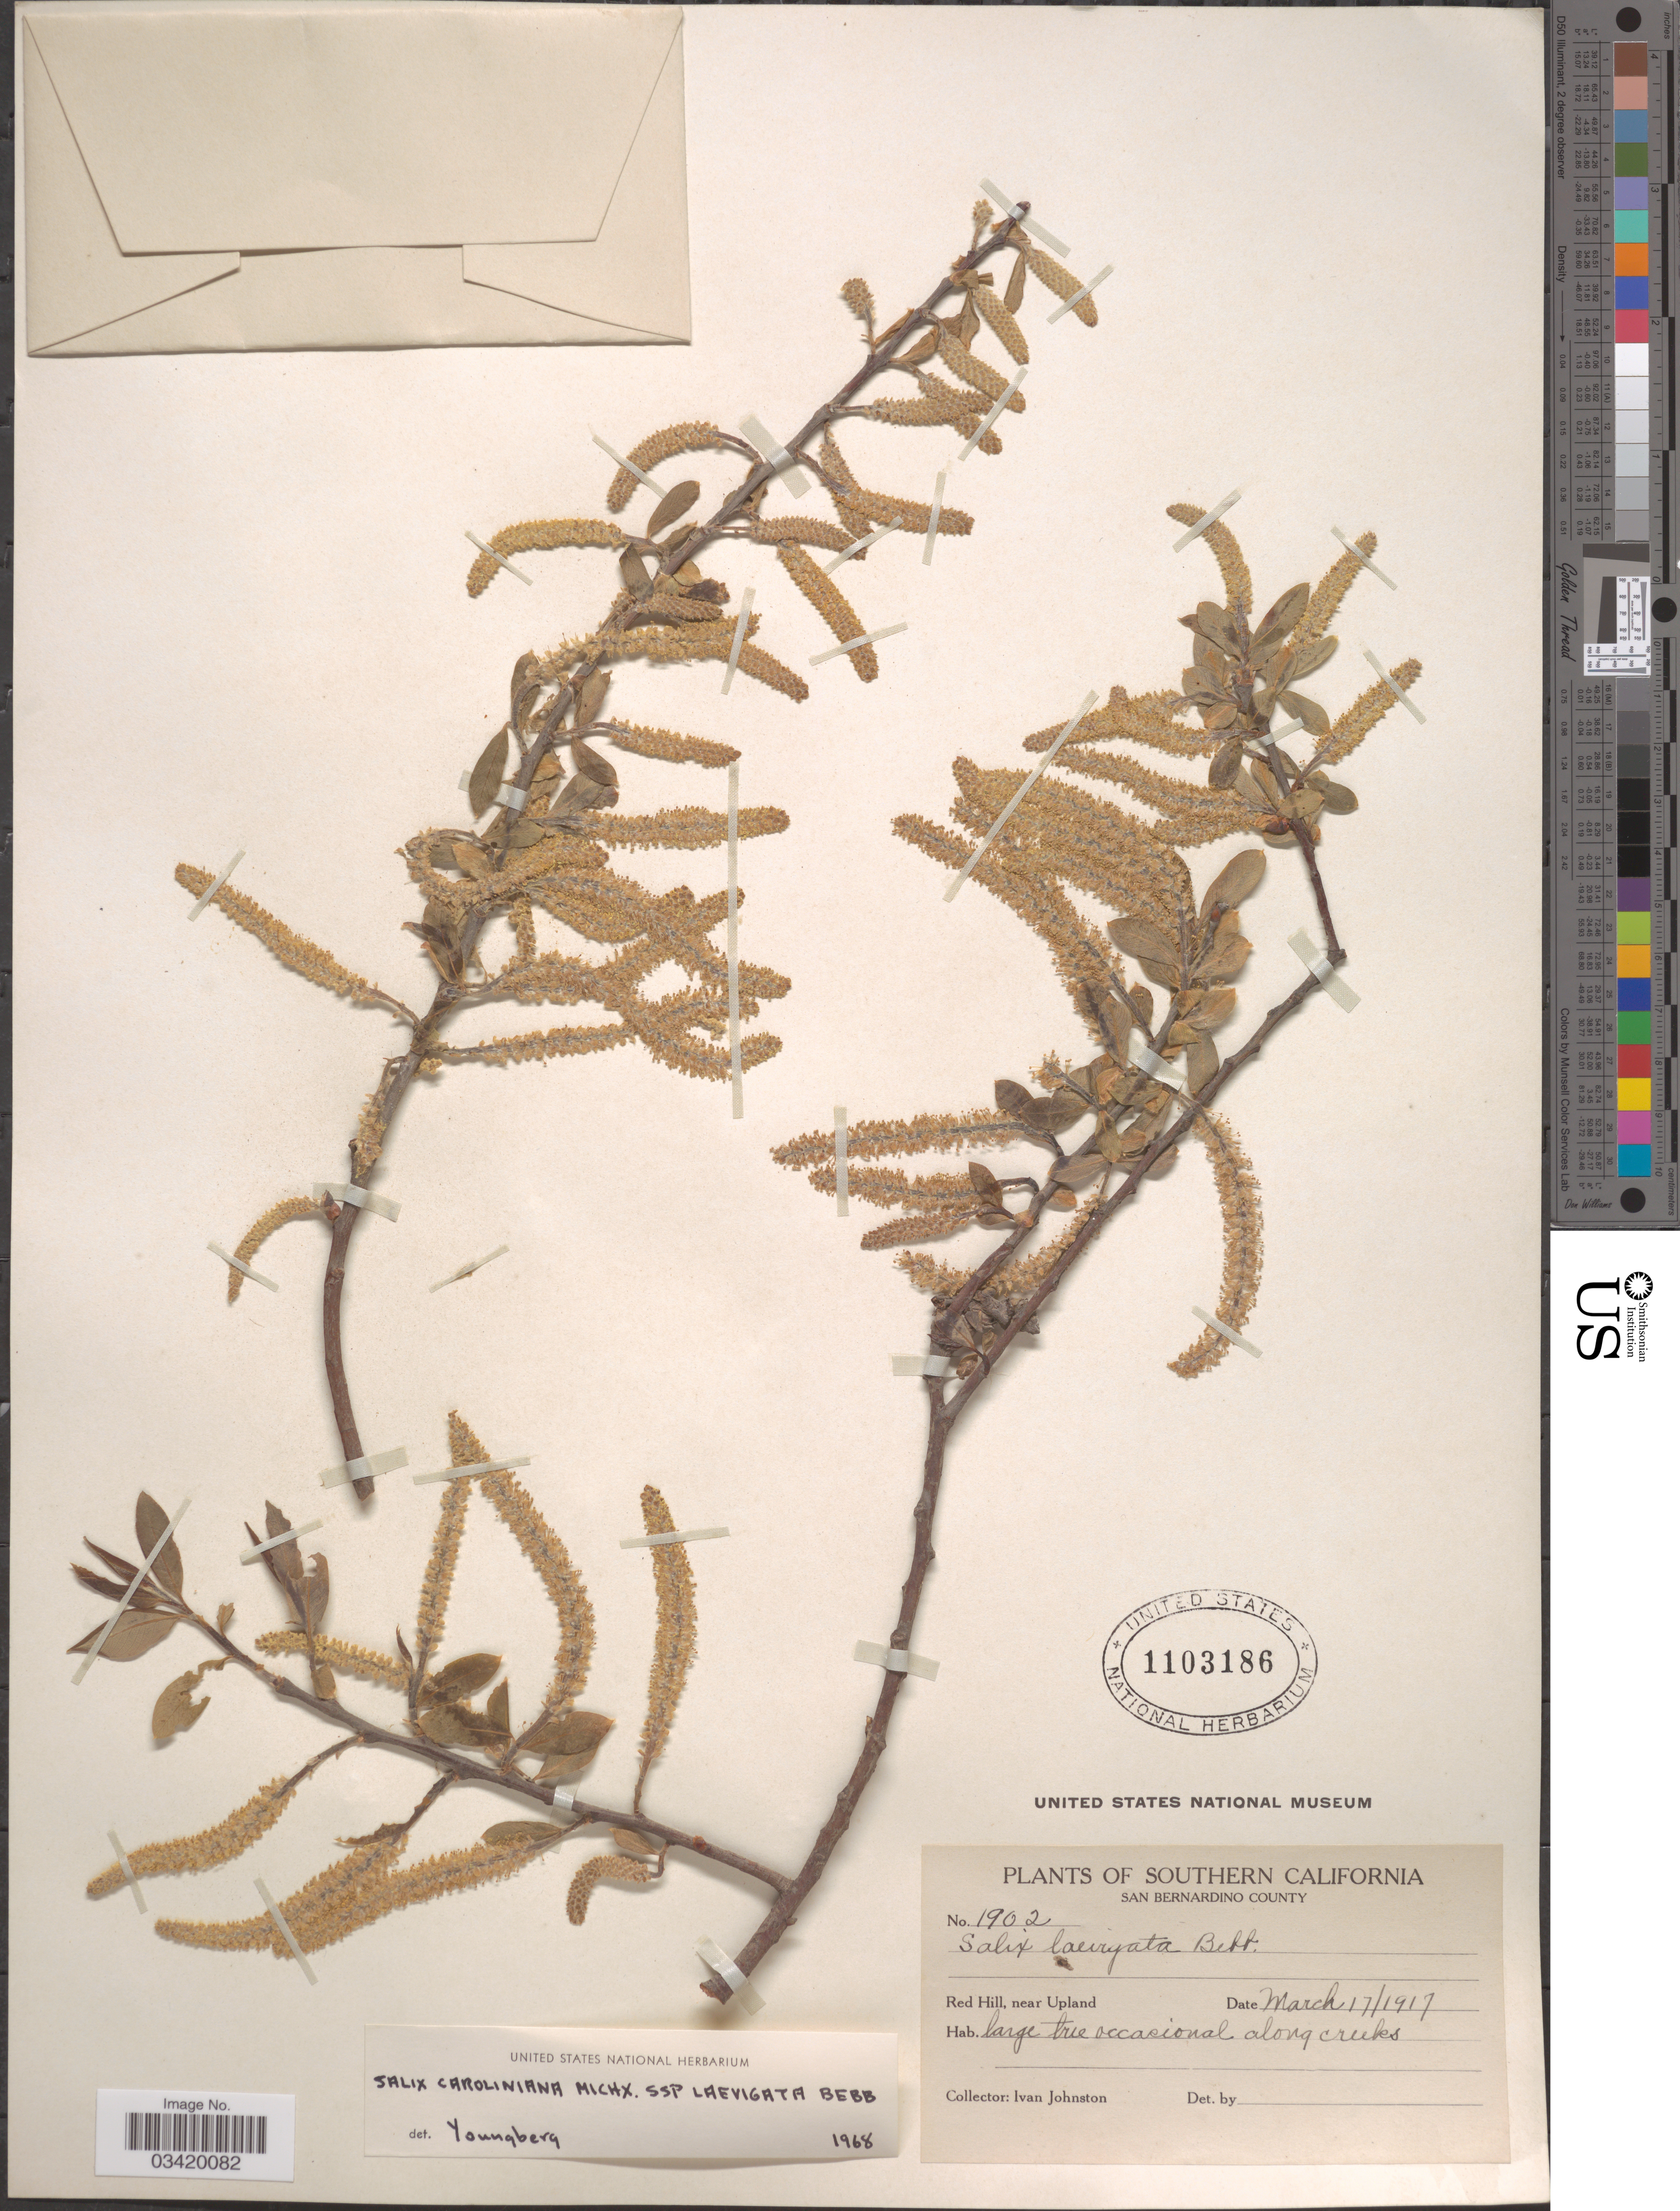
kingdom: Plantae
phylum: Tracheophyta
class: Magnoliopsida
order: Malpighiales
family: Salicaceae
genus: Salix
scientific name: Salix caroliniana subsp. laevigata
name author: Bebb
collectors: I.M. Johnston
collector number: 1902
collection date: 1917-03-17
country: United States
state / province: California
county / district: San Bernardino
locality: Southern California. San Bernardino County. Red Hill, near Upland.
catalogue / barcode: US 1103186